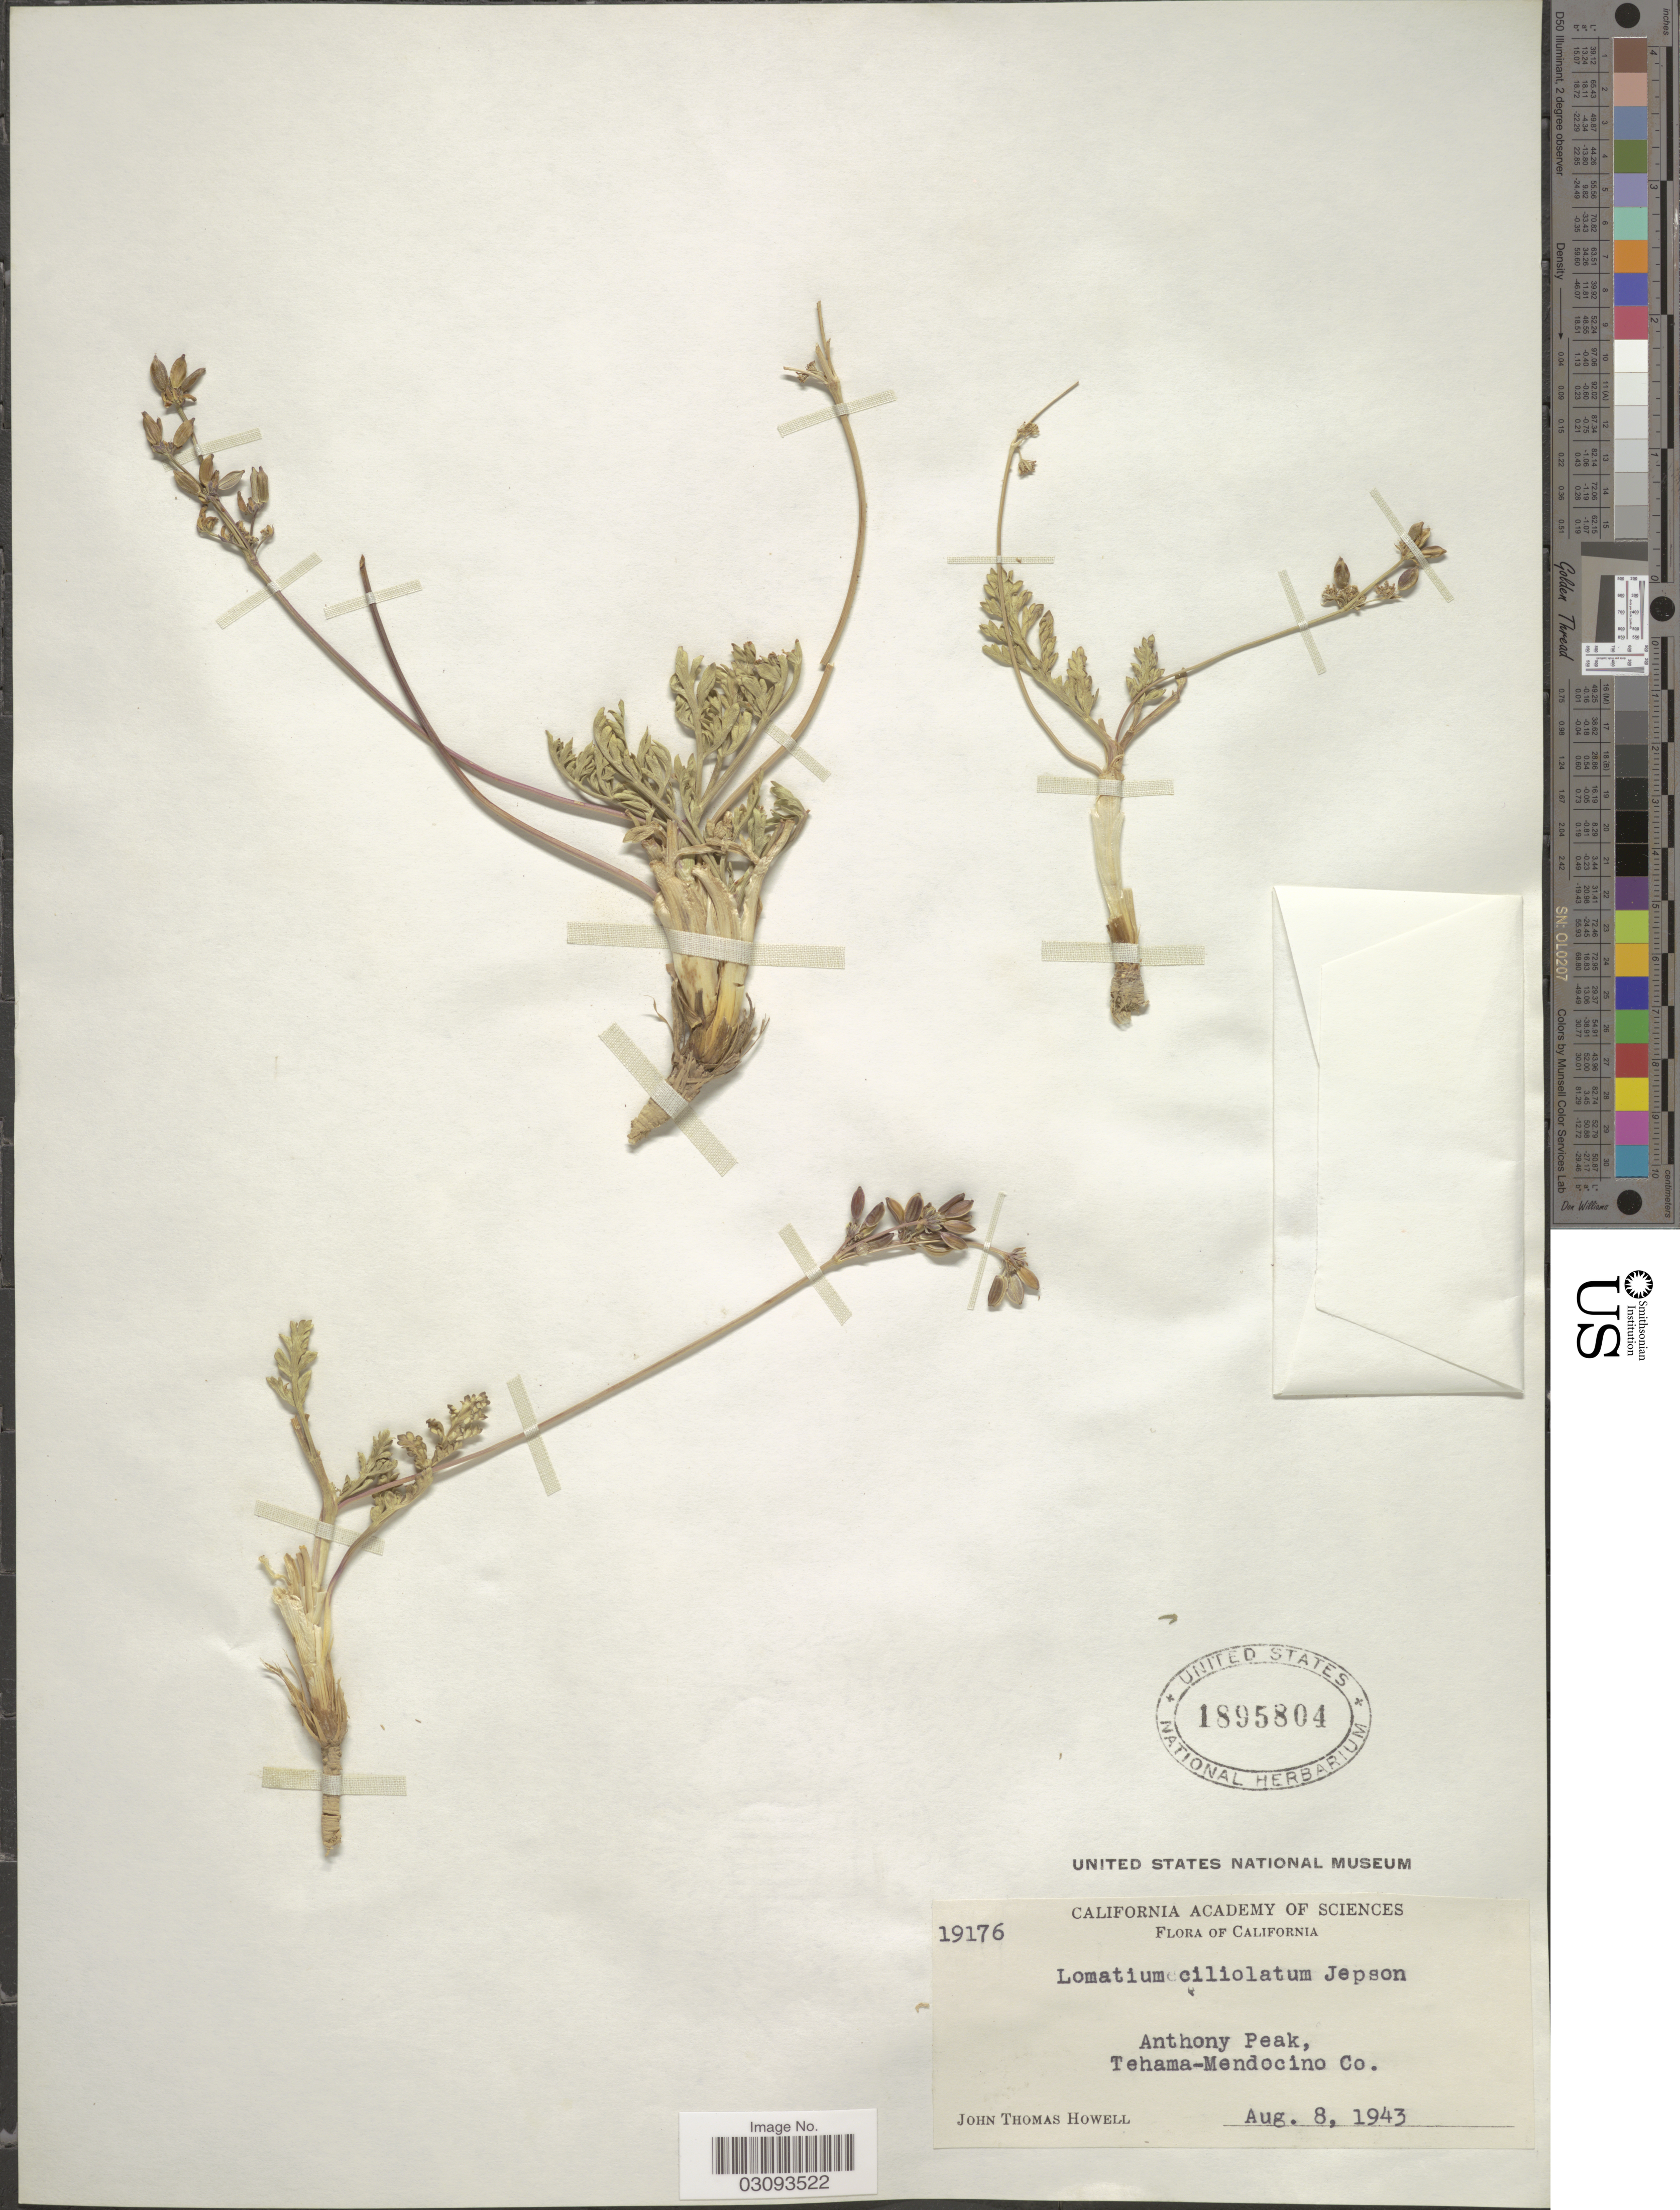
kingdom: Plantae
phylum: Tracheophyta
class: Magnoliopsida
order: Apiales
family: Apiaceae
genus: Lomatium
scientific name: Lomatium ciliolatum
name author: Jeps.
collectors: J. T. Howell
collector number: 19176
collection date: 1943-08-08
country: United States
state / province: California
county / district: Mendocino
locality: Anthony Peak, Tehama-Mendocino Co.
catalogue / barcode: US 1895804